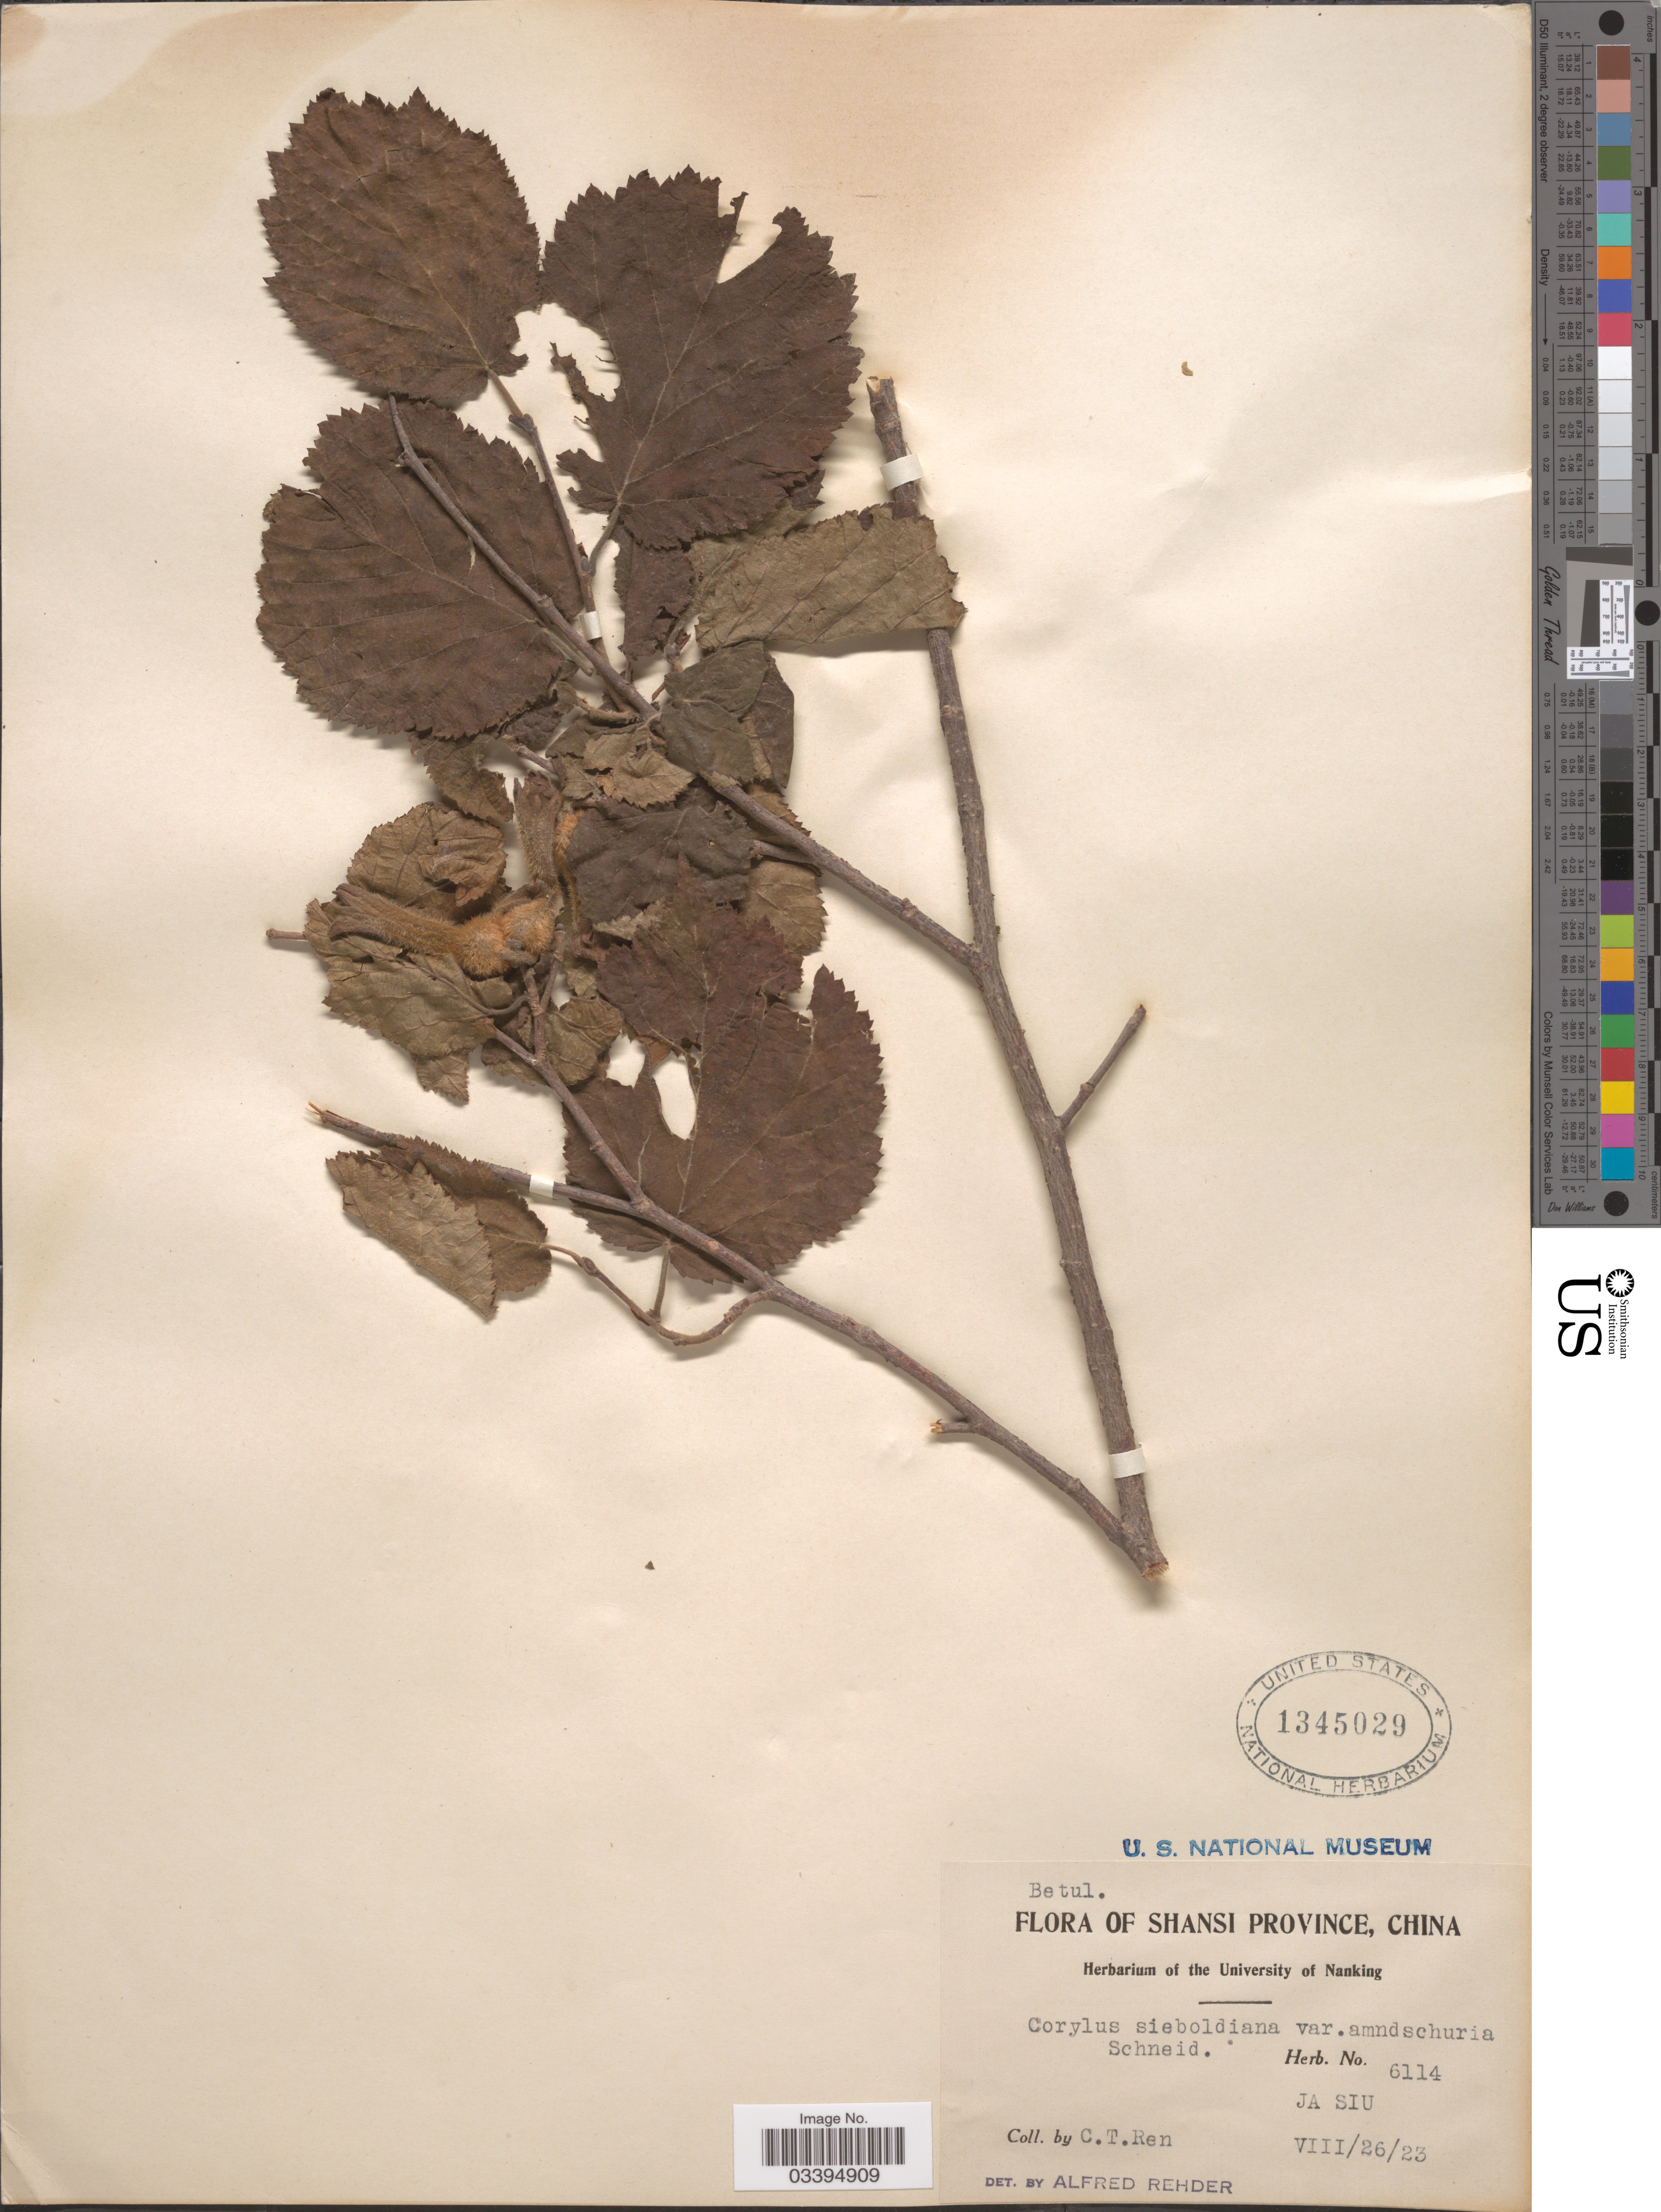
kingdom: Plantae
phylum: Tracheophyta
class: Magnoliopsida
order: Fagales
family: Betulaceae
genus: Corylus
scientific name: Corylus sieboldiana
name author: Blume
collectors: C. Ren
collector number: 6114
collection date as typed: Transcribed d/m/y: 26/8/23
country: China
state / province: Shanxi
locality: Shansi Province. Ja Siu.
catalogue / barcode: US 1345029